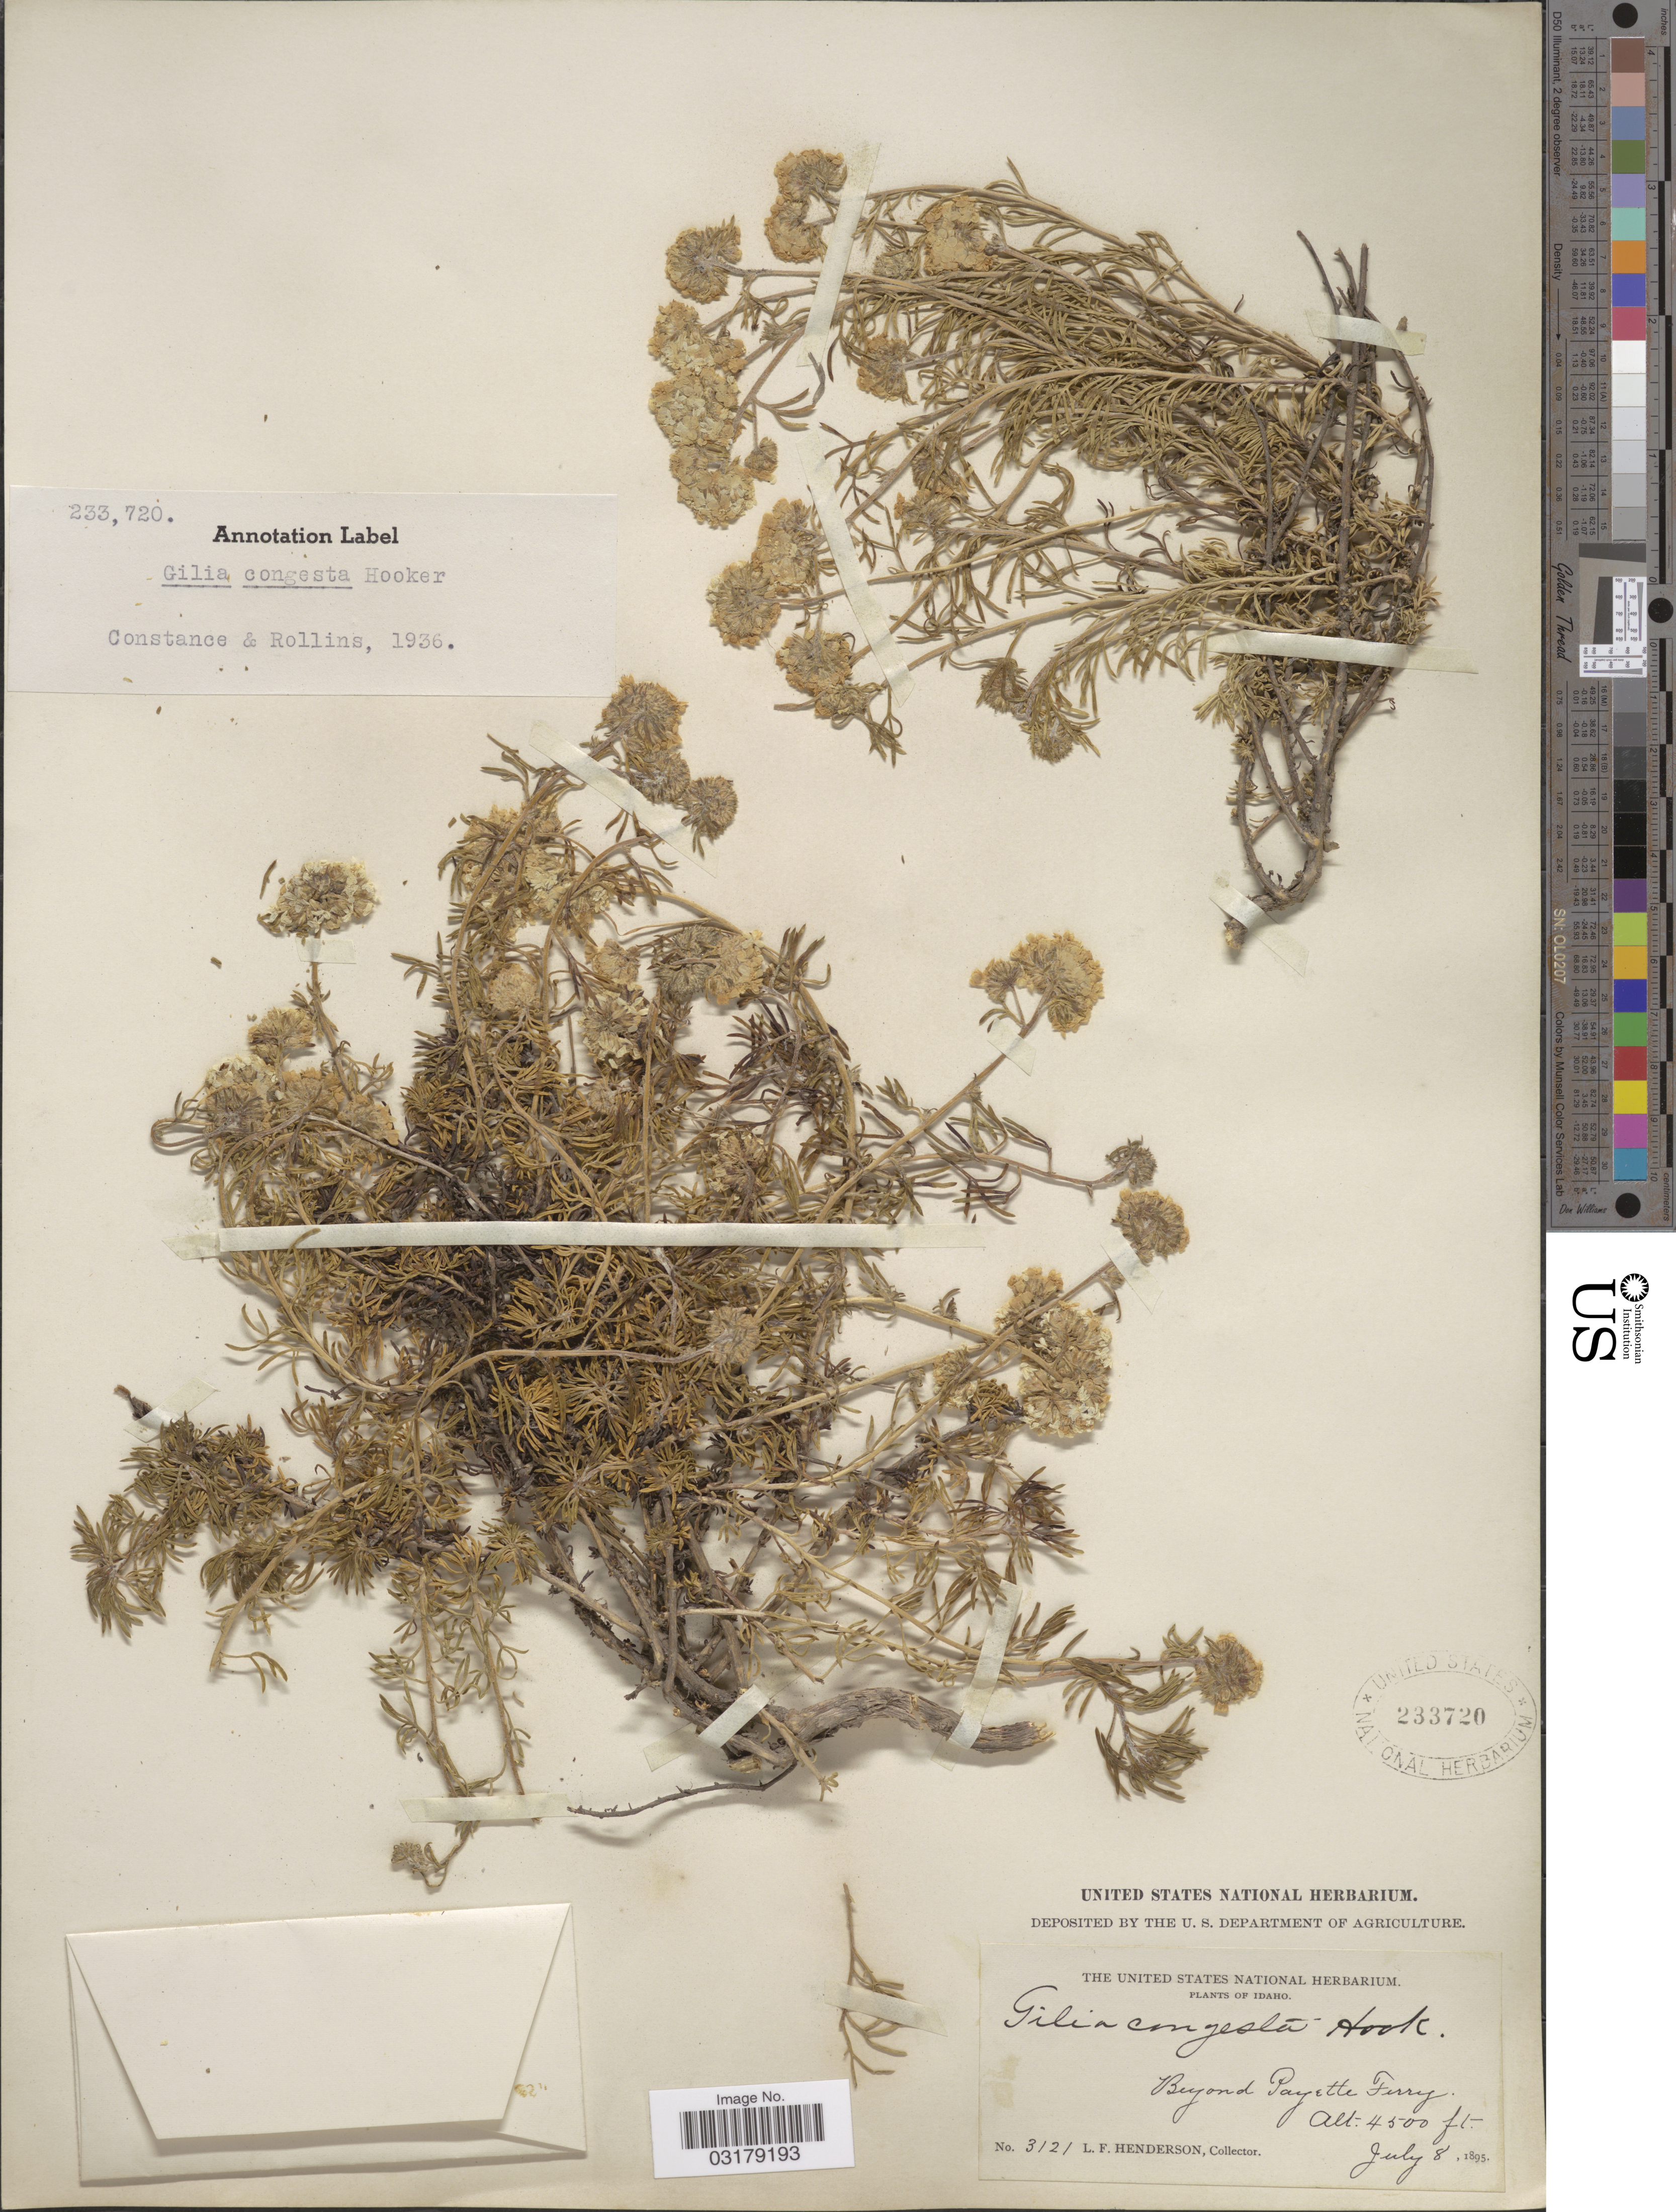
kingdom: Plantae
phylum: Tracheophyta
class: Magnoliopsida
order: Ericales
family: Polemoniaceae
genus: Ipomopsis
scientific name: Ipomopsis congesta subsp. viridis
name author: (Cronquist) A. Day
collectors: L. Henderson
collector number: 3121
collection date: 1895-07-08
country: United States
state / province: Idaho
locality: Beyond Payette Ferry.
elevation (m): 1372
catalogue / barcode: US 233720